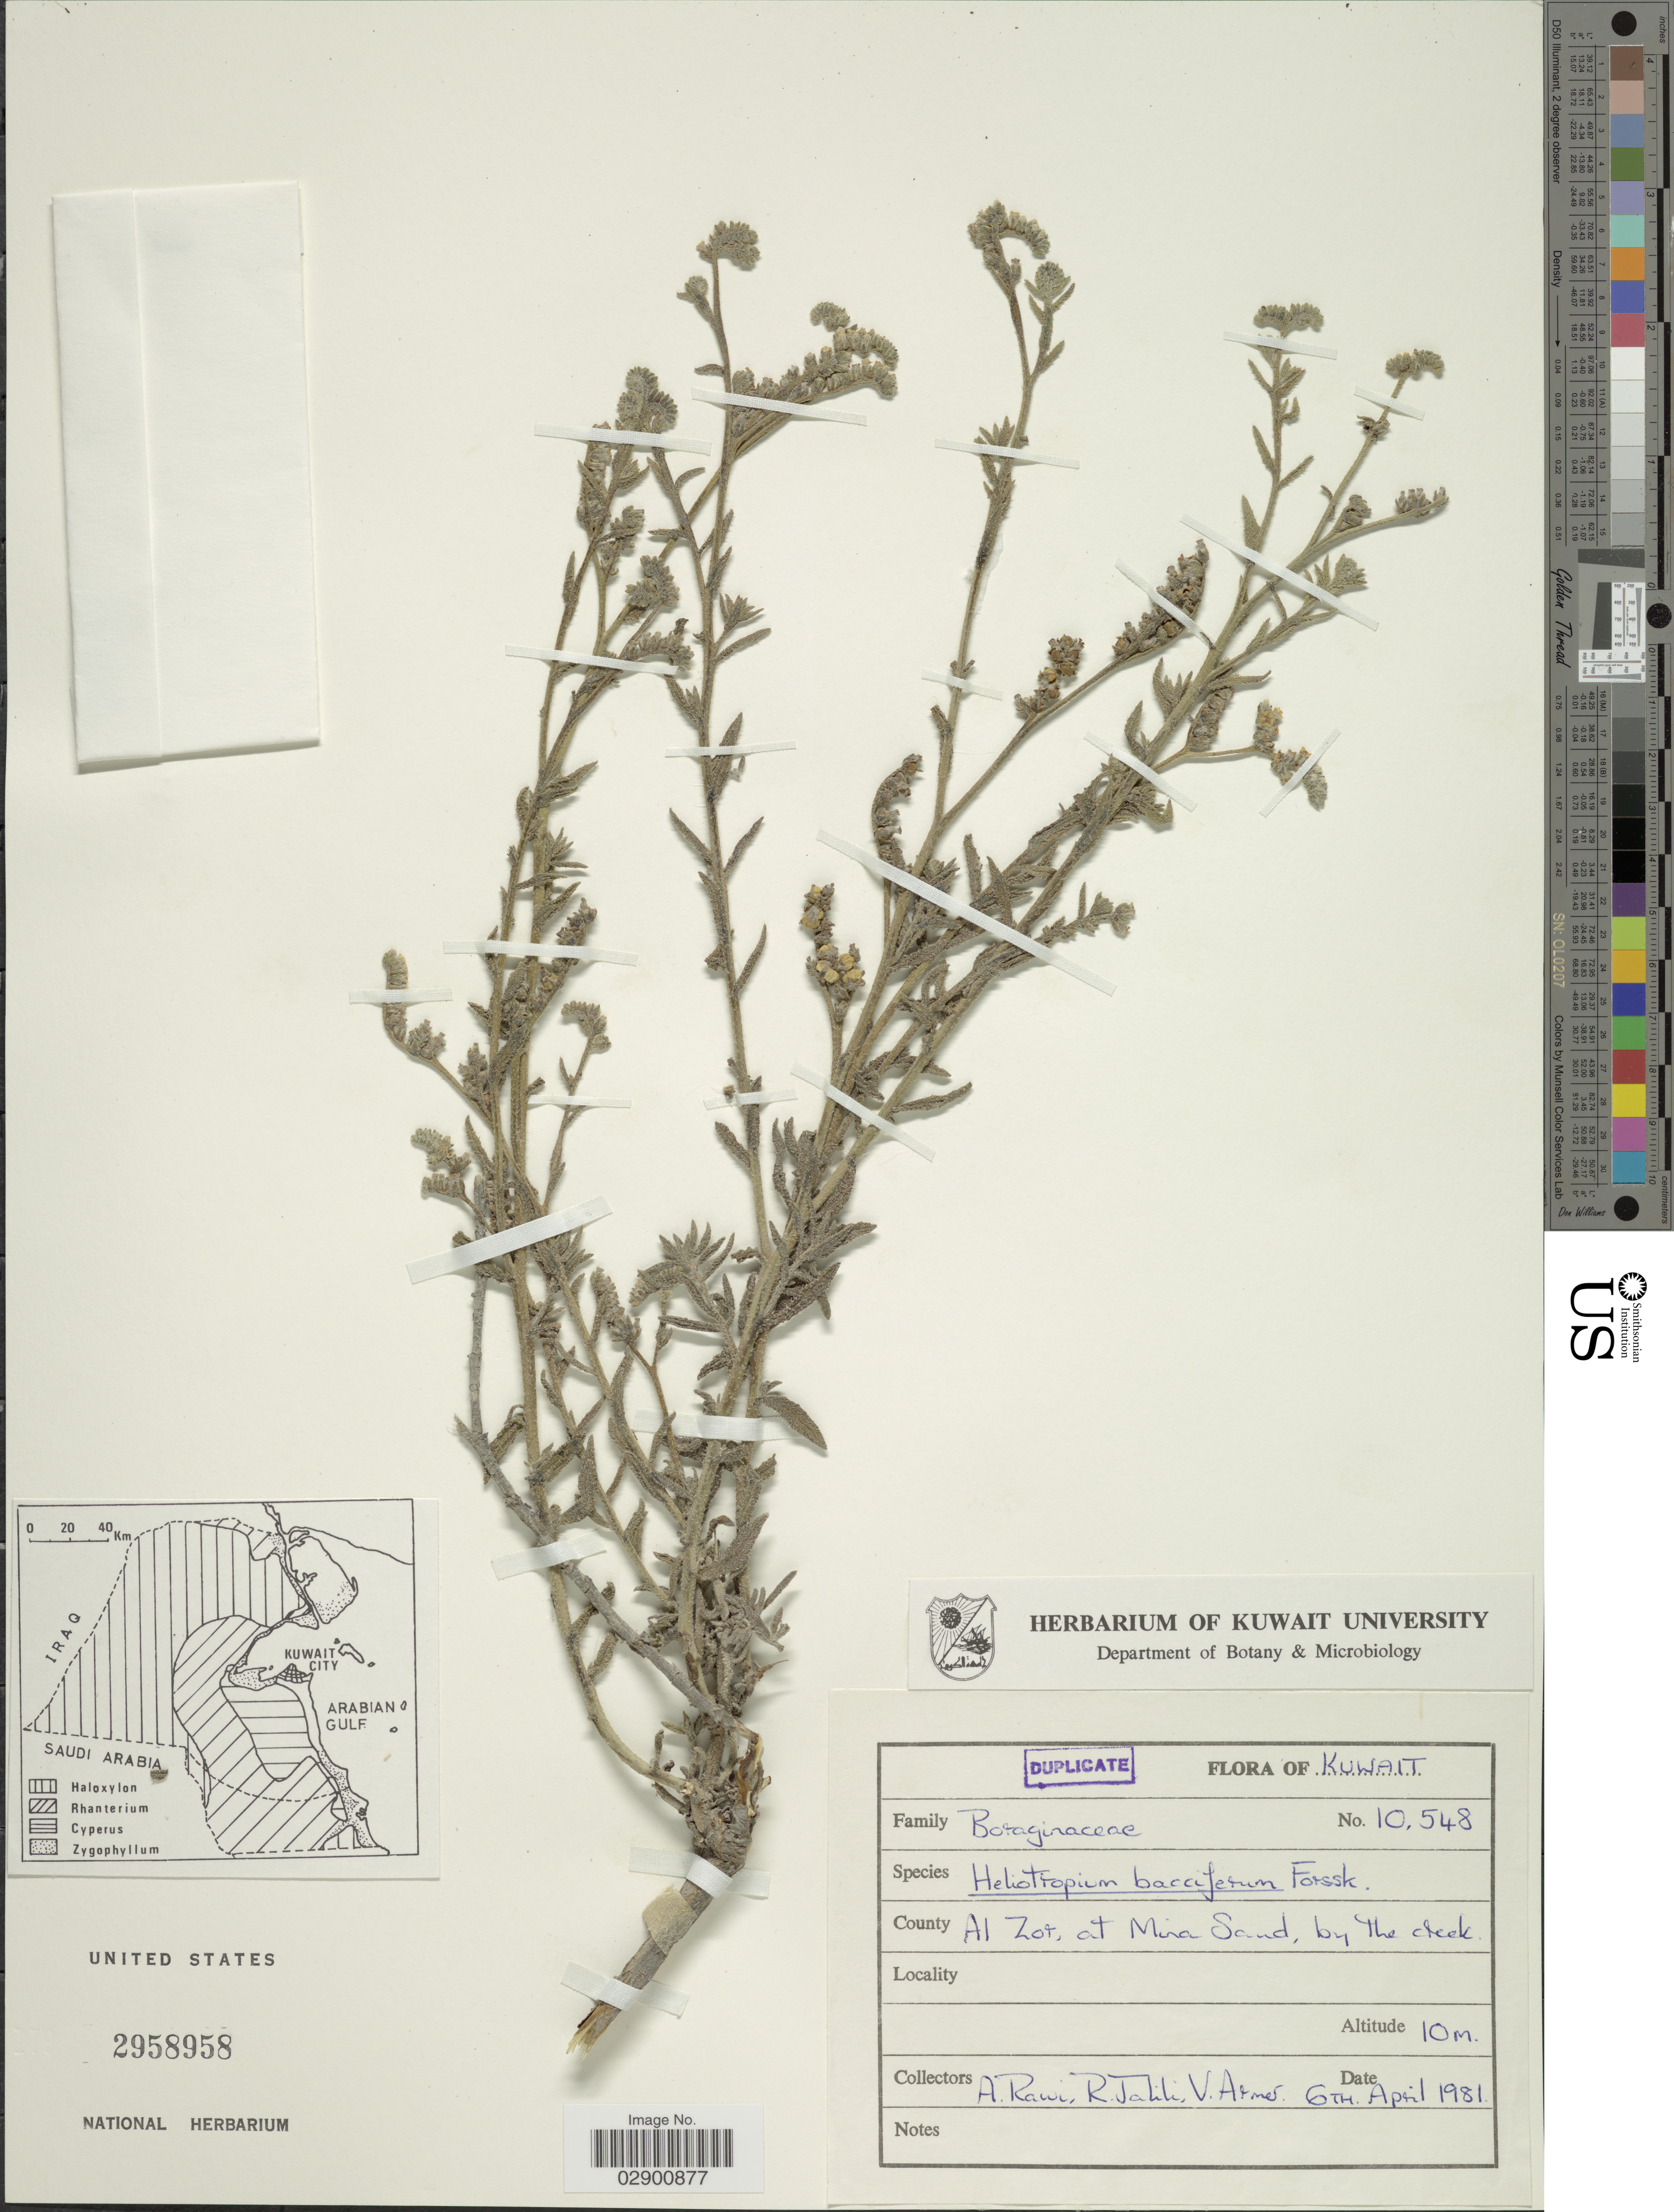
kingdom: Plantae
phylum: Tracheophyta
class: Magnoliopsida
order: Boraginales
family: Heliotropiaceae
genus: Heliotropium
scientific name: Heliotropium bacciferum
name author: Forssk.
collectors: A. Rawi, R. Jalili & V. Armer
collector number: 10548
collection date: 1981-04-06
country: Kuwait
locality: County Al Zor, at Mina Sand, by the creek.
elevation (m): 10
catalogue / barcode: US 2958958